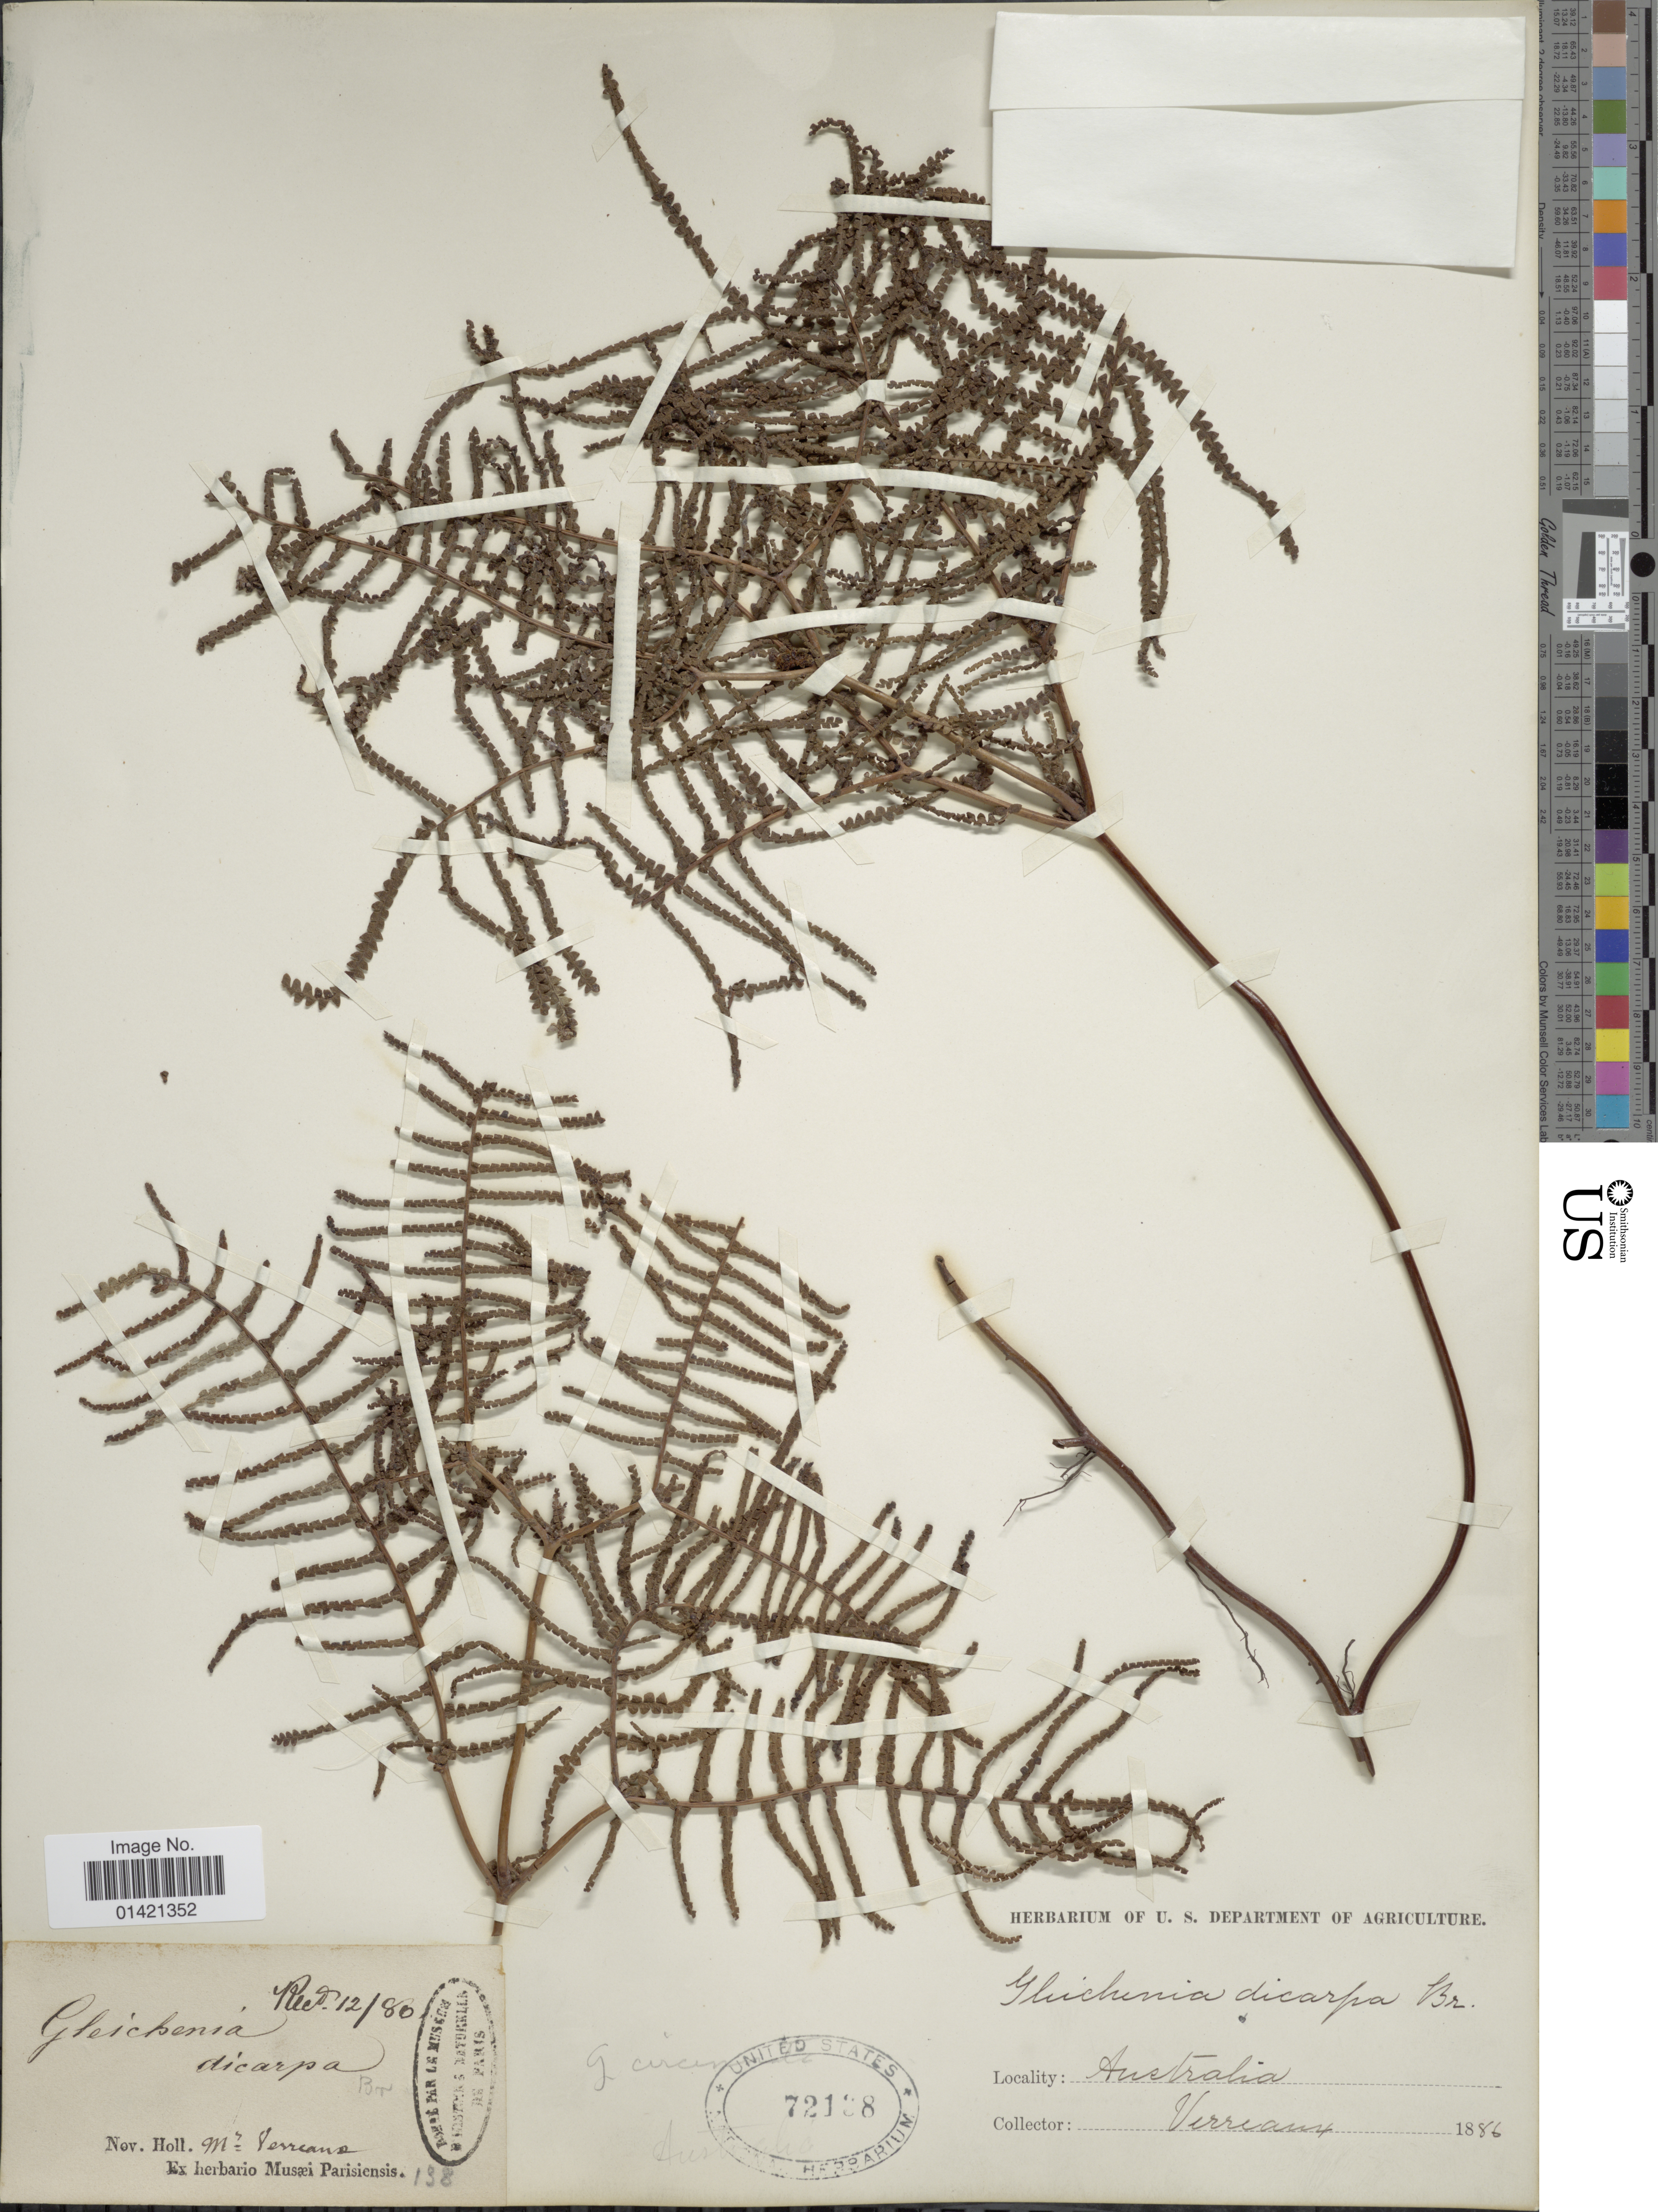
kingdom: Plantae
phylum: Tracheophyta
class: Polypodiopsida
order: Gleicheniales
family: Gleicheniaceae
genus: Gleichenia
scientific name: Gleichenia dicarpa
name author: R. Br.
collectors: M. Verreaux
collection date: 1886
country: Australia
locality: Nov. Holl.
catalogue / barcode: US 72138